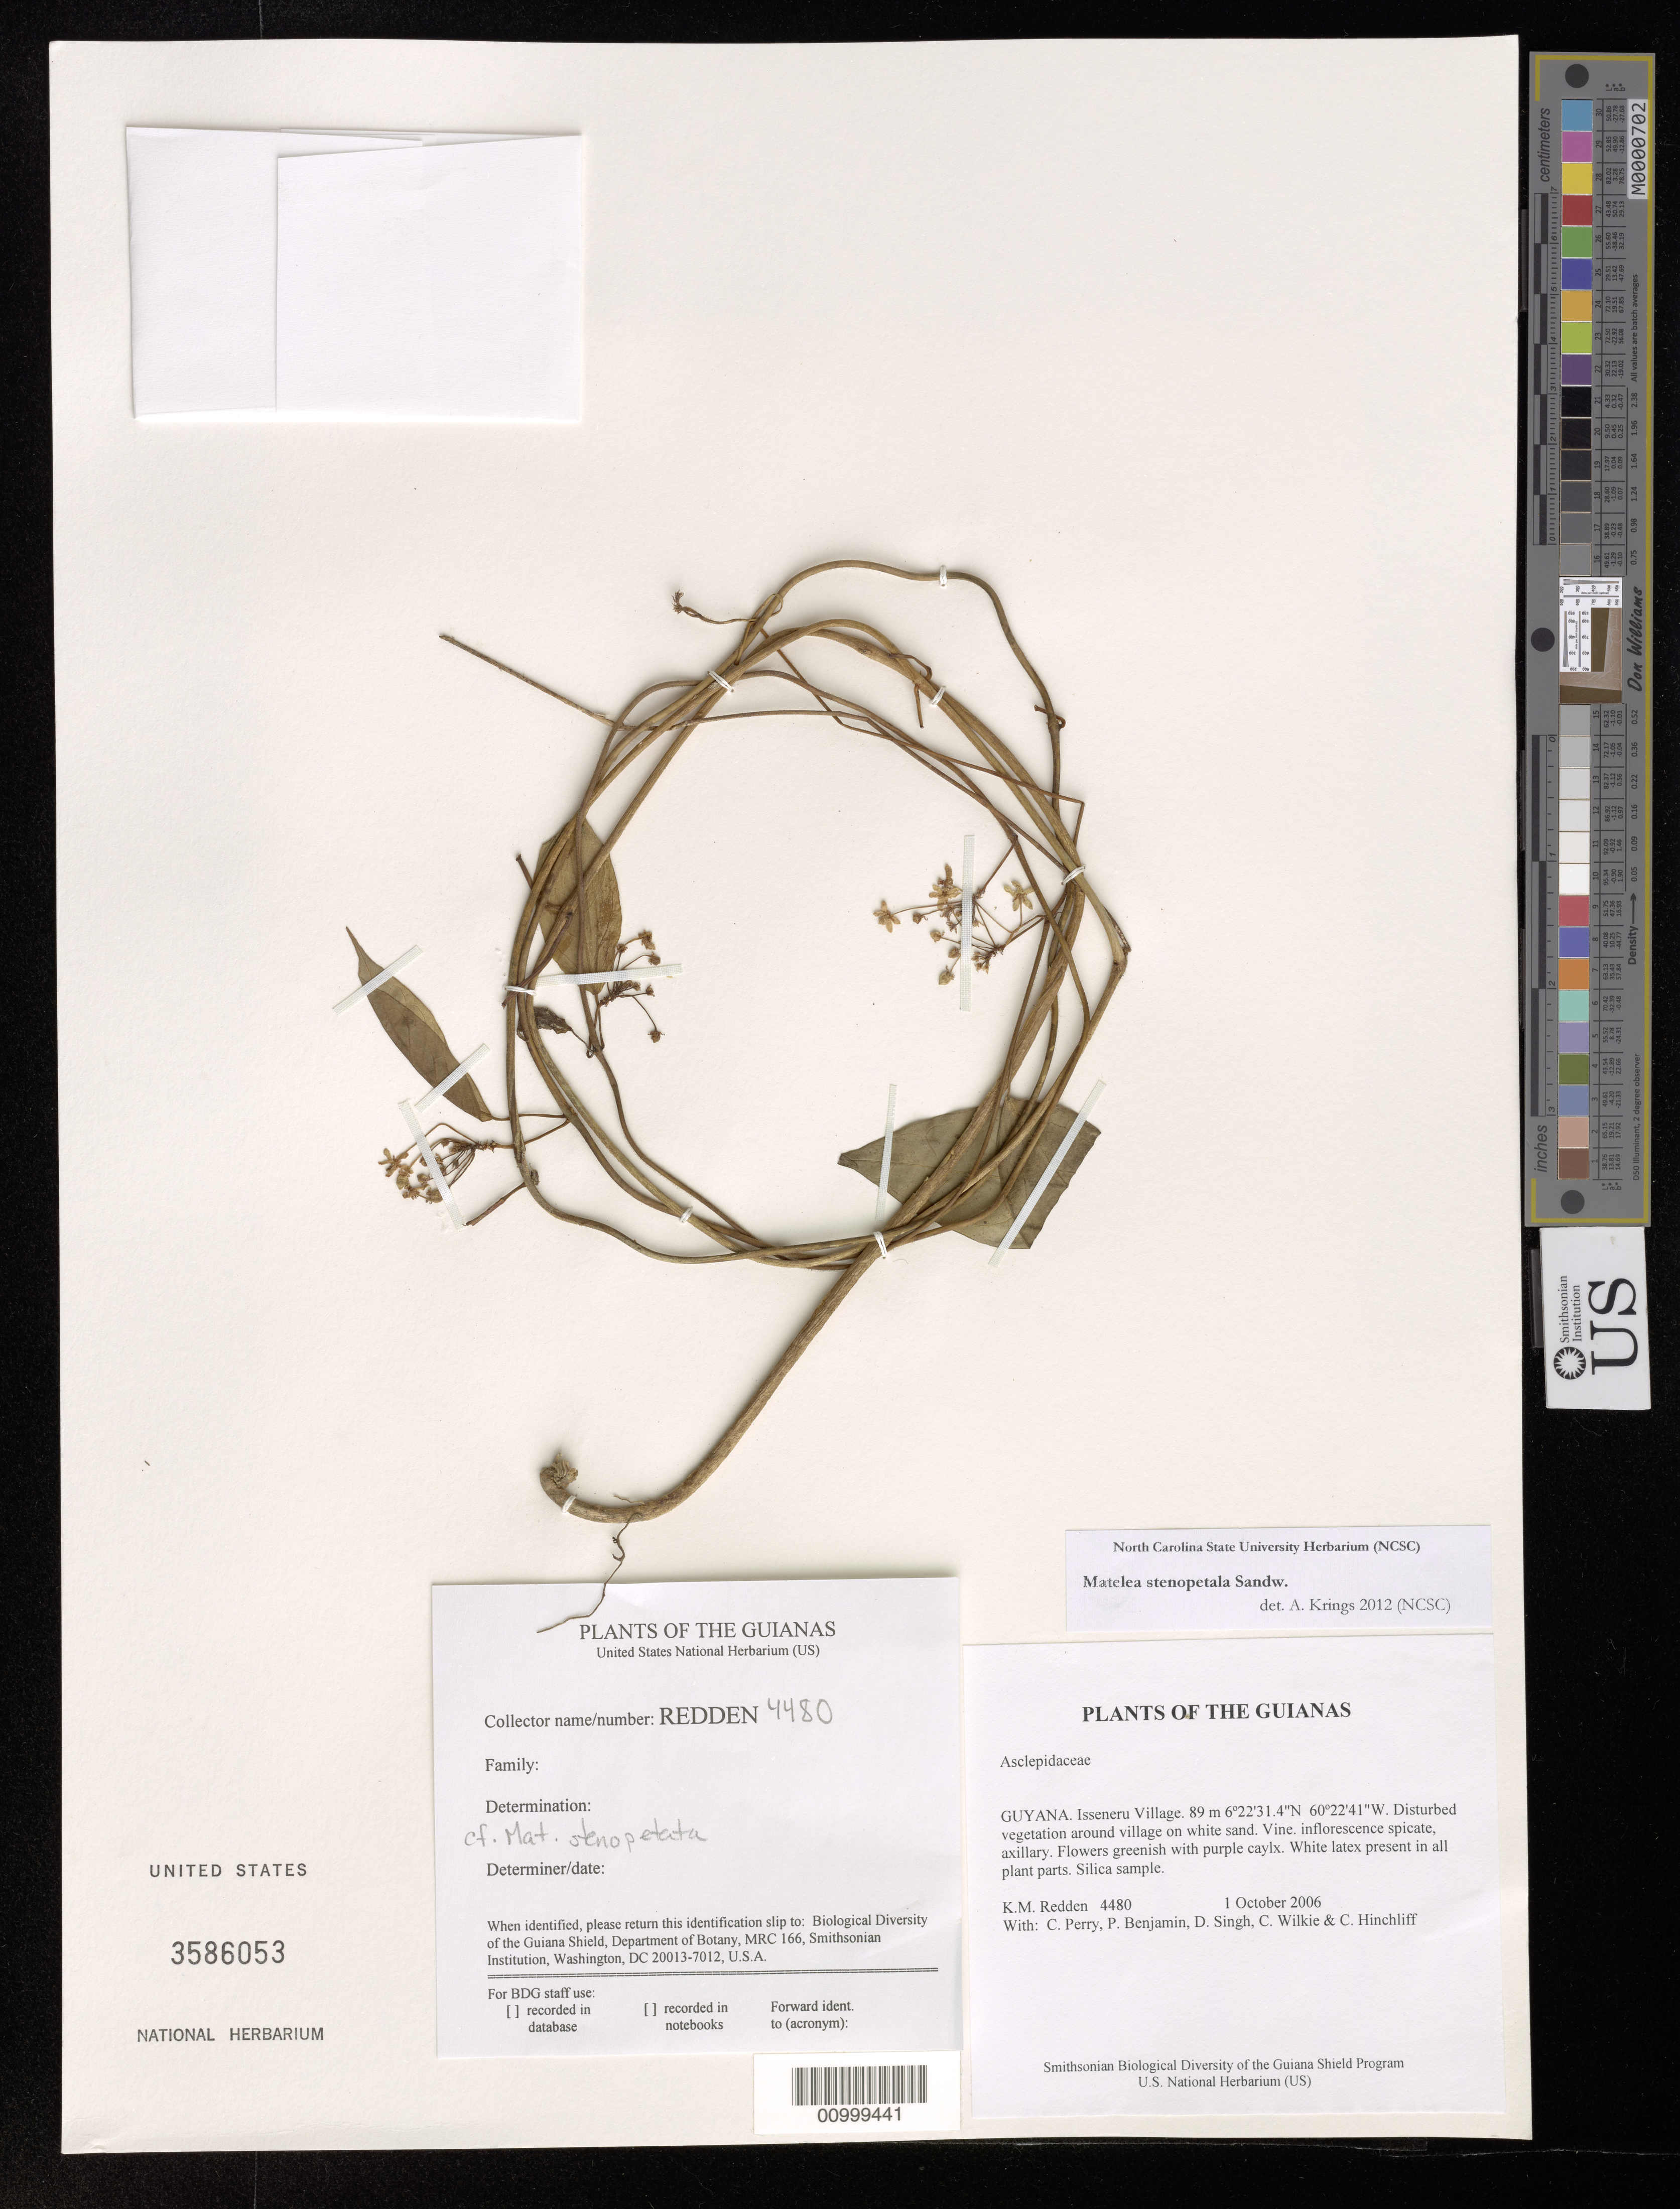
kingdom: Plantae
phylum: Tracheophyta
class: Magnoliopsida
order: Gentianales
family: Apocynaceae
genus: Matelea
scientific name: Matelea stenopetala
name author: Sandwith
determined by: Allen, W. C., (UNITED STATES)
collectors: K. M. Redden, C. Perry, P. Benjamin, D. Singh, C. Wilkie & C. E. Hinchliff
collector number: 4480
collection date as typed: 1 October 2006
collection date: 2006-10-01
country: Guyana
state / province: Cuyuni-Mazaruni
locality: Isseneru Village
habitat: Disturbed vegetation around village on white sand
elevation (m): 89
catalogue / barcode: US 3586053